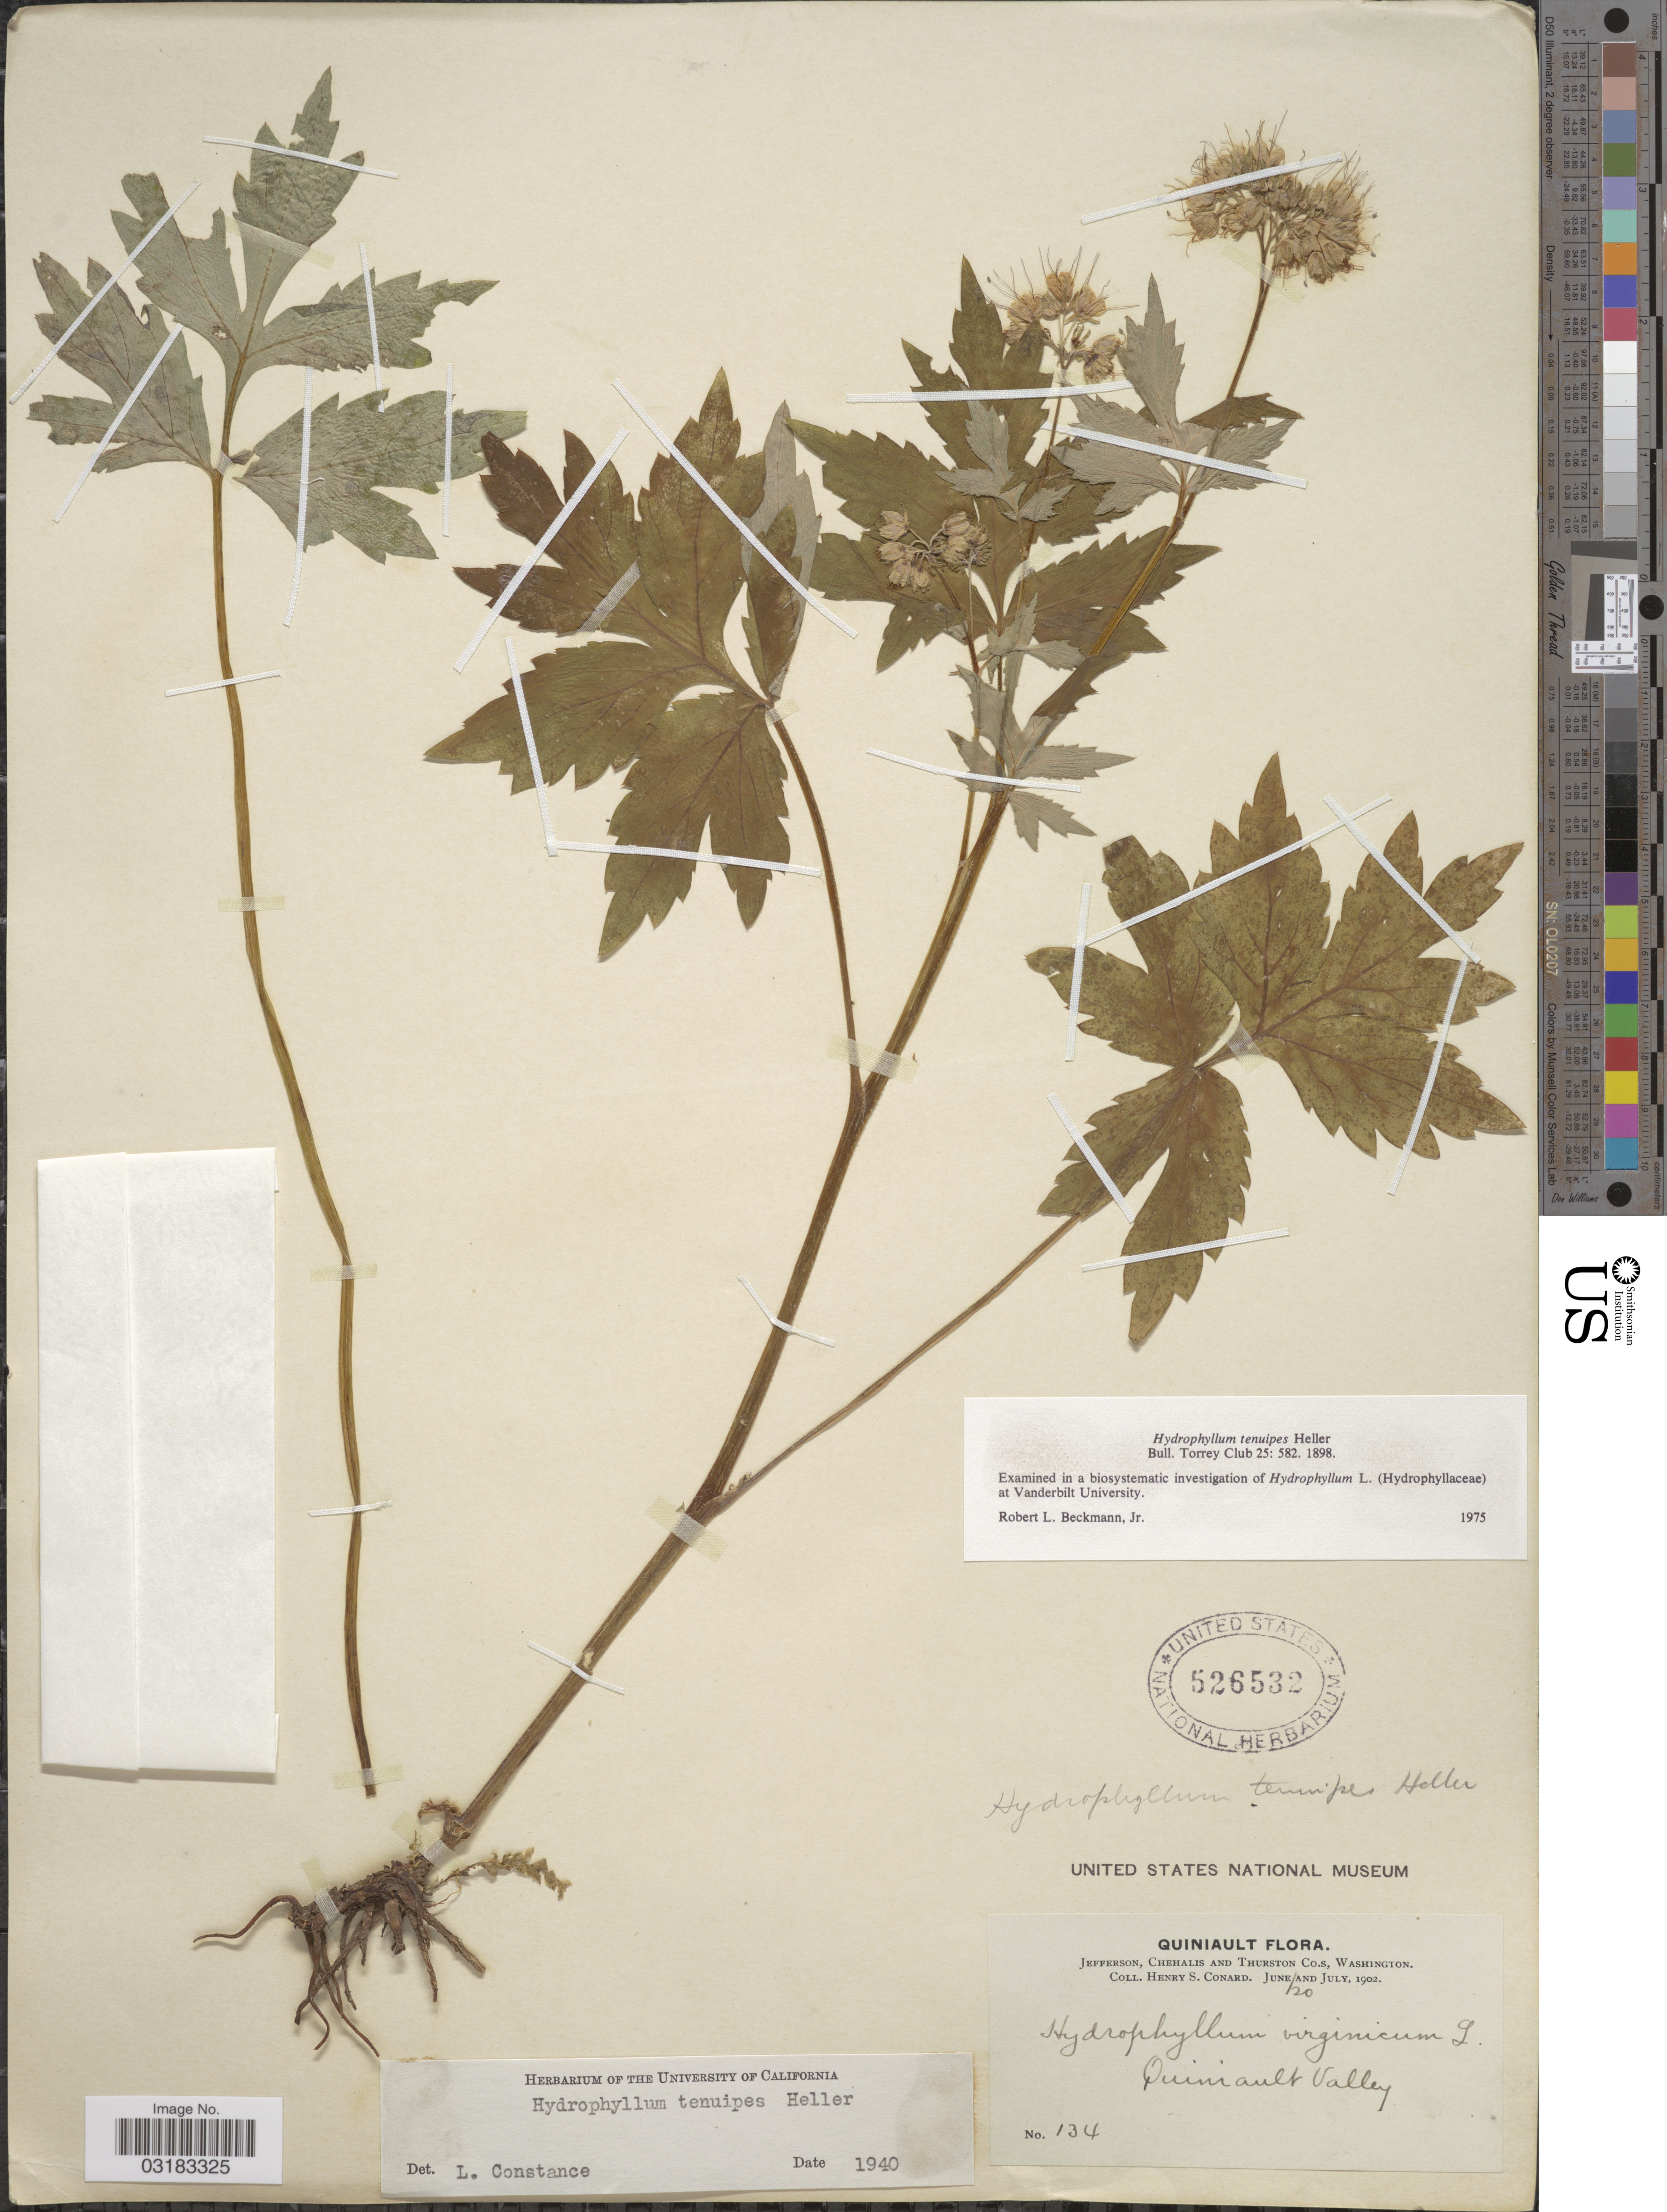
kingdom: Plantae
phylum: Tracheophyta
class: Magnoliopsida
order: Boraginales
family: Hydrophyllaceae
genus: Hydrophyllum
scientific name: Hydrophyllum tenuipes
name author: A. Heller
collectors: H. S. Conard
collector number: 134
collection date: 1902-06-20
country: United States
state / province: Washington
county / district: Thurston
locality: Quiniault. Jefferson, Chehalis and Thurston Co.s. Quiniault Valley.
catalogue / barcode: US 526532